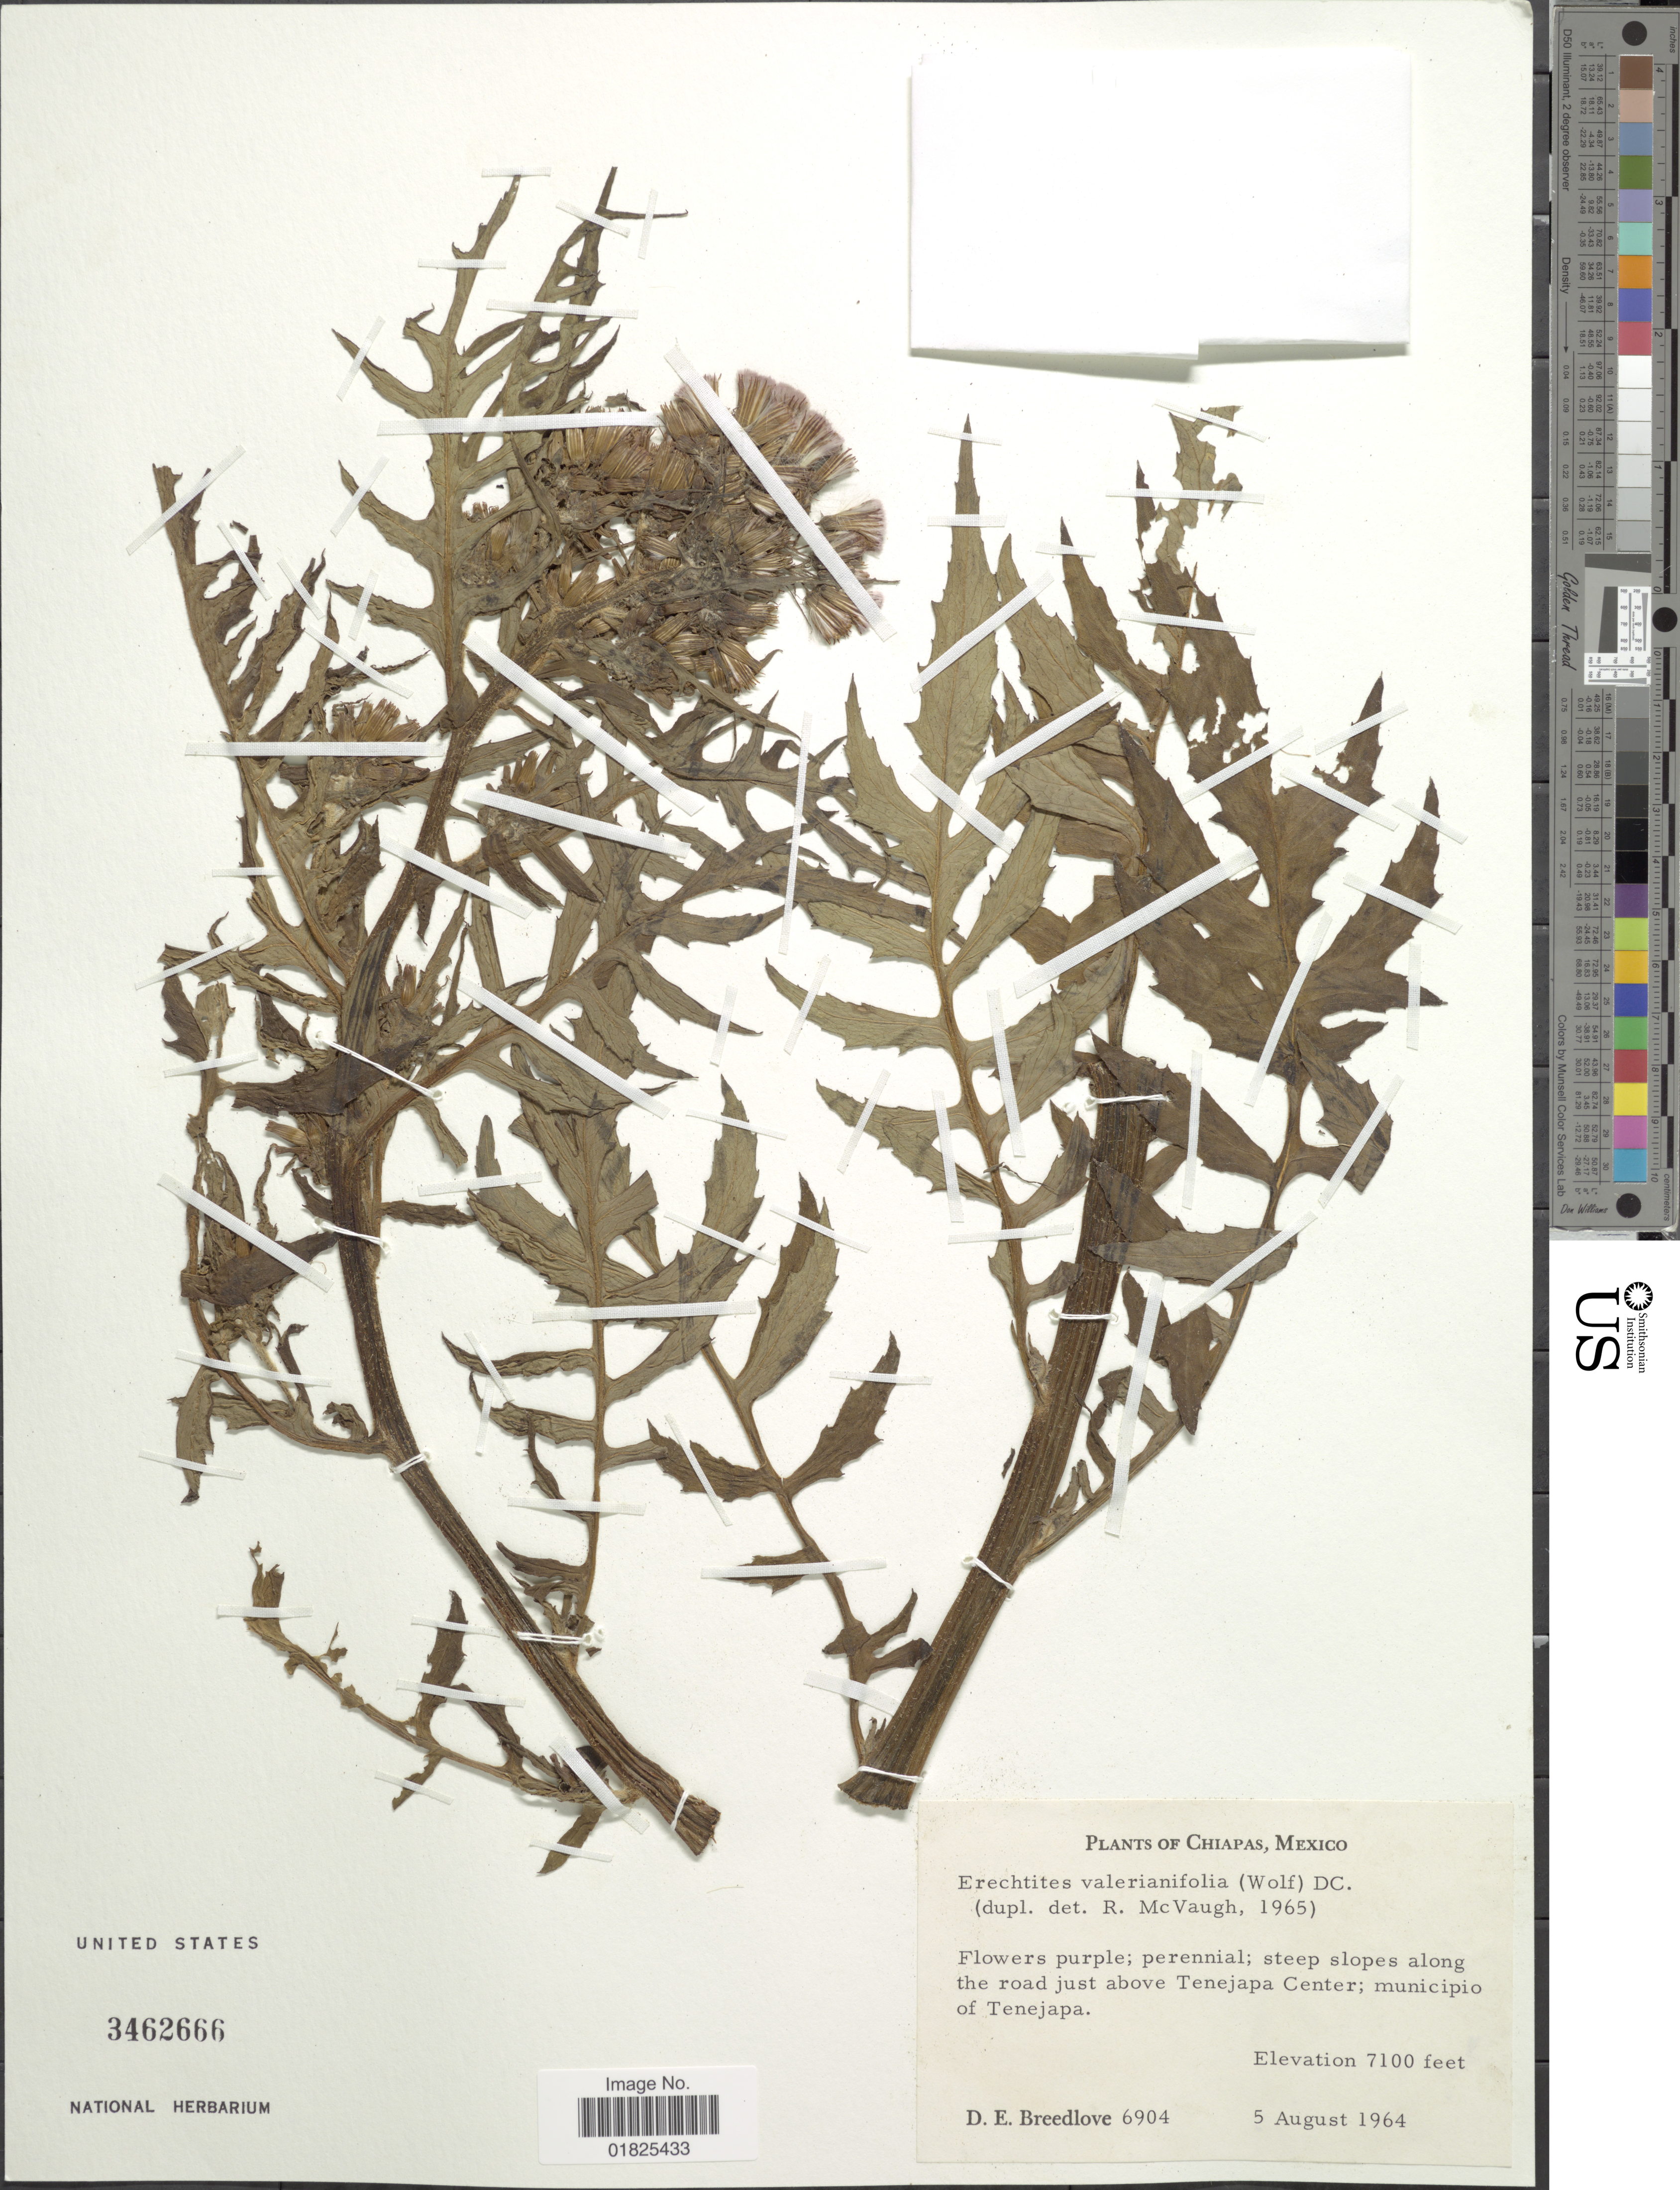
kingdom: Plantae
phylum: Tracheophyta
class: Magnoliopsida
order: Asterales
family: Asteraceae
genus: Erechtites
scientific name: Erechtites valerianifolius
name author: (Link ex Spreng.) DC.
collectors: D. E. Breedlove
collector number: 6904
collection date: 1964-08-05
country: Mexico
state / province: Chiapas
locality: Steep slopes along the road just above Tenejapa Center; municipio of Tenejapa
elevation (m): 2164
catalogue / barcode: US 3462666